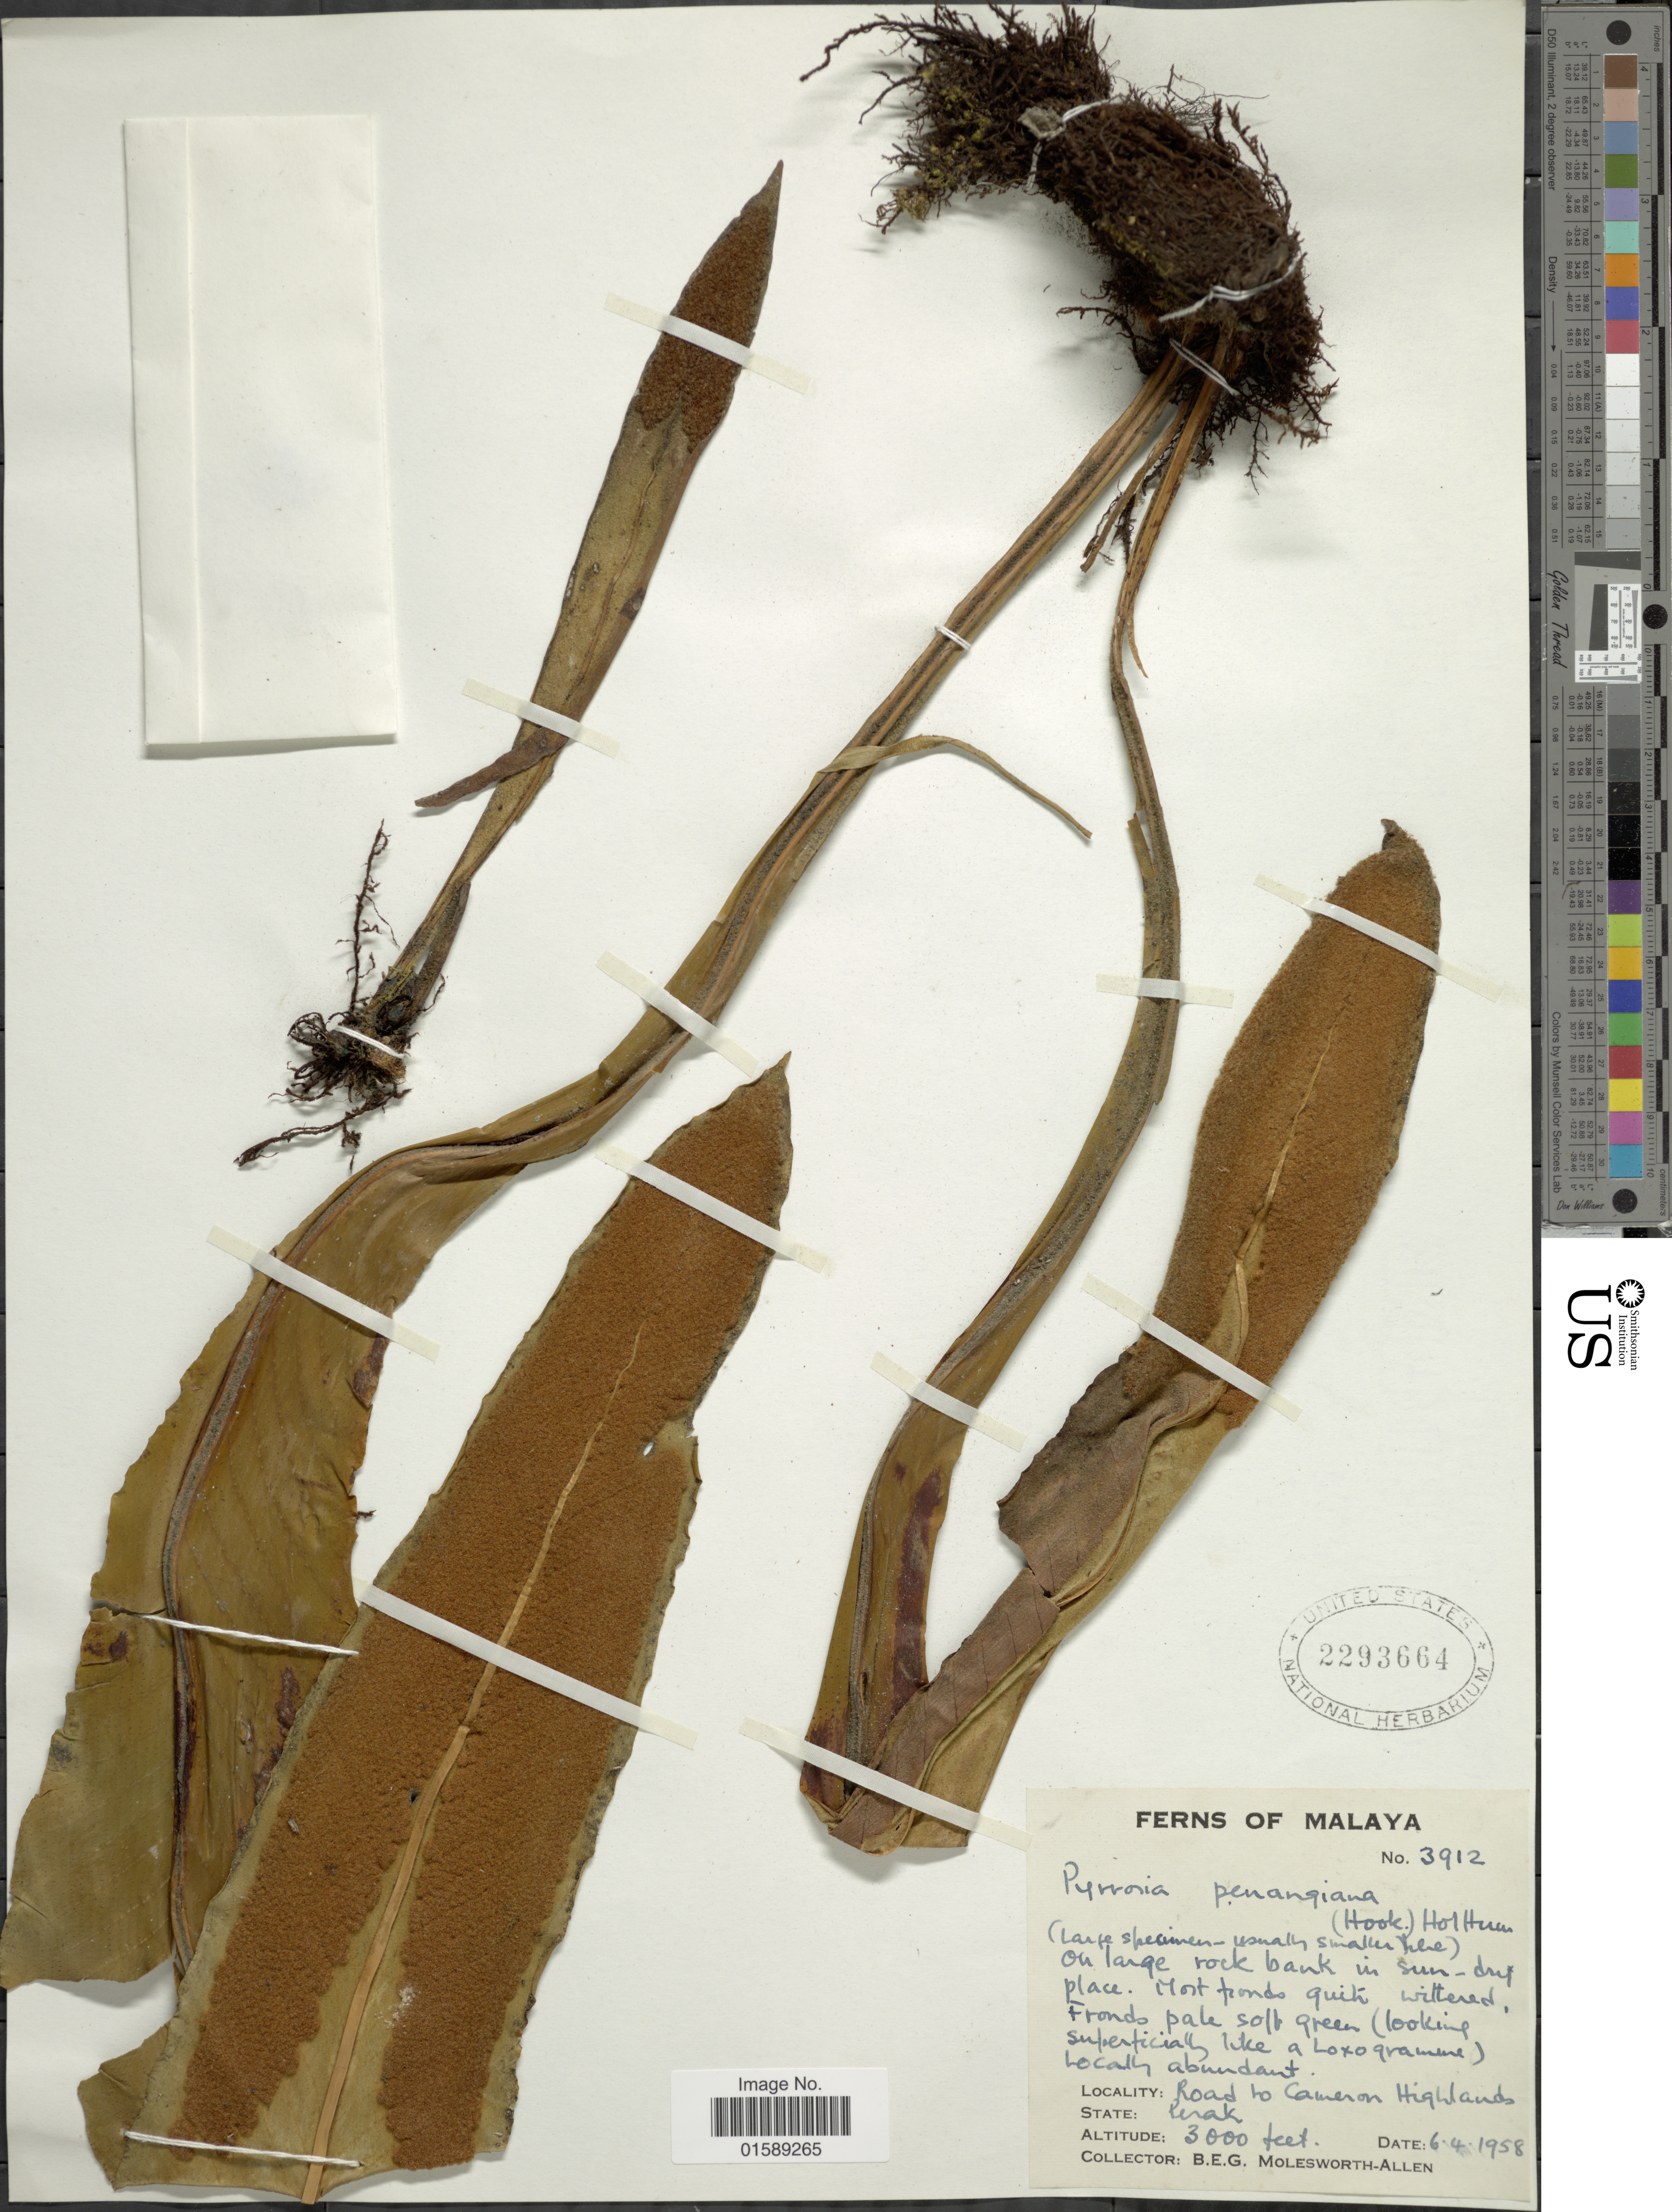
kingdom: Plantae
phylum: Tracheophyta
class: Polypodiopsida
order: Polypodiales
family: Polypodiaceae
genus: Pyrrosia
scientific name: Pyrrosia penangiana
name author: (Hook.) Holttum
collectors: B. E. G. Molesworth-Allen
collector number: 3912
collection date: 1958-04-06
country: Malaysia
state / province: Perak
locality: Road to Cameron Highlands, State: Perak.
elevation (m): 914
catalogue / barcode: US 2293664